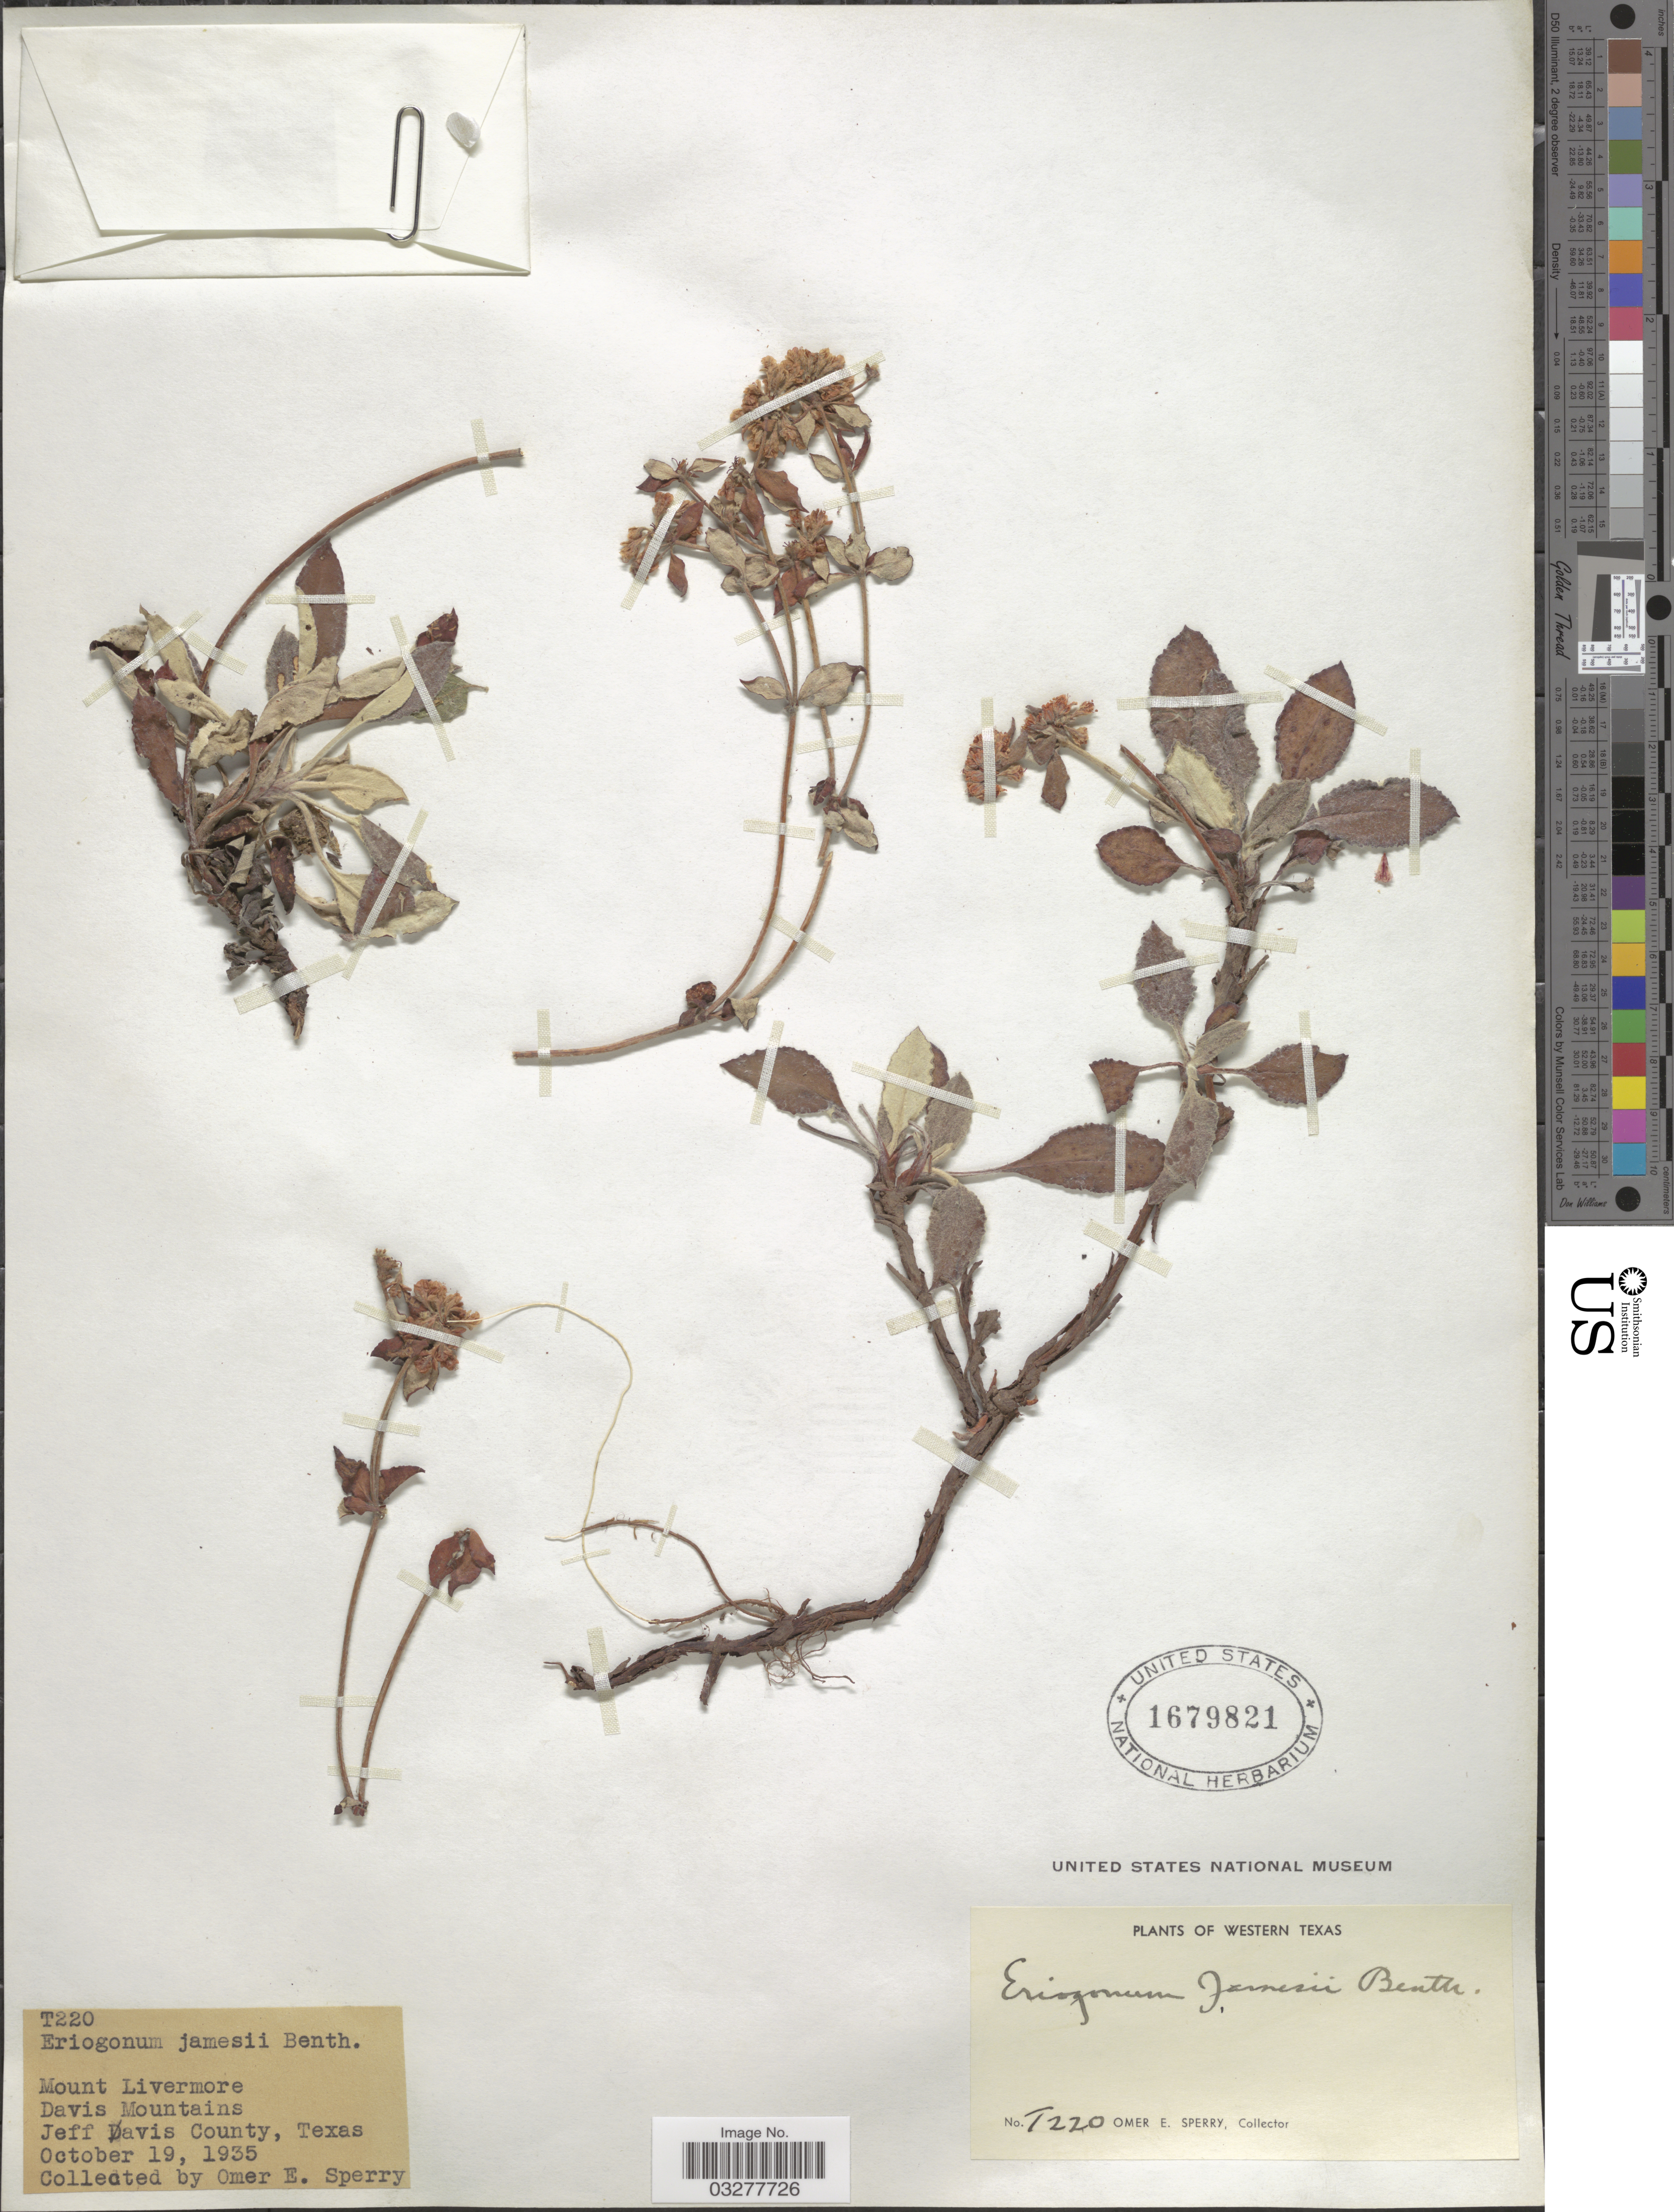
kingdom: Plantae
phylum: Tracheophyta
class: Magnoliopsida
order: Caryophyllales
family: Polygonaceae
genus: Eriogonum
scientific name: Eriogonum jamesii var. undulatum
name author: S. Stokes ex M.E. Jones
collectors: O. E. Sperry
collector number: T220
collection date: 1935-10-19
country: United States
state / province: Texas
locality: Western Texas. Mount Livermore. Davis Mountains. Jeff Davis County.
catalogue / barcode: US 1679821